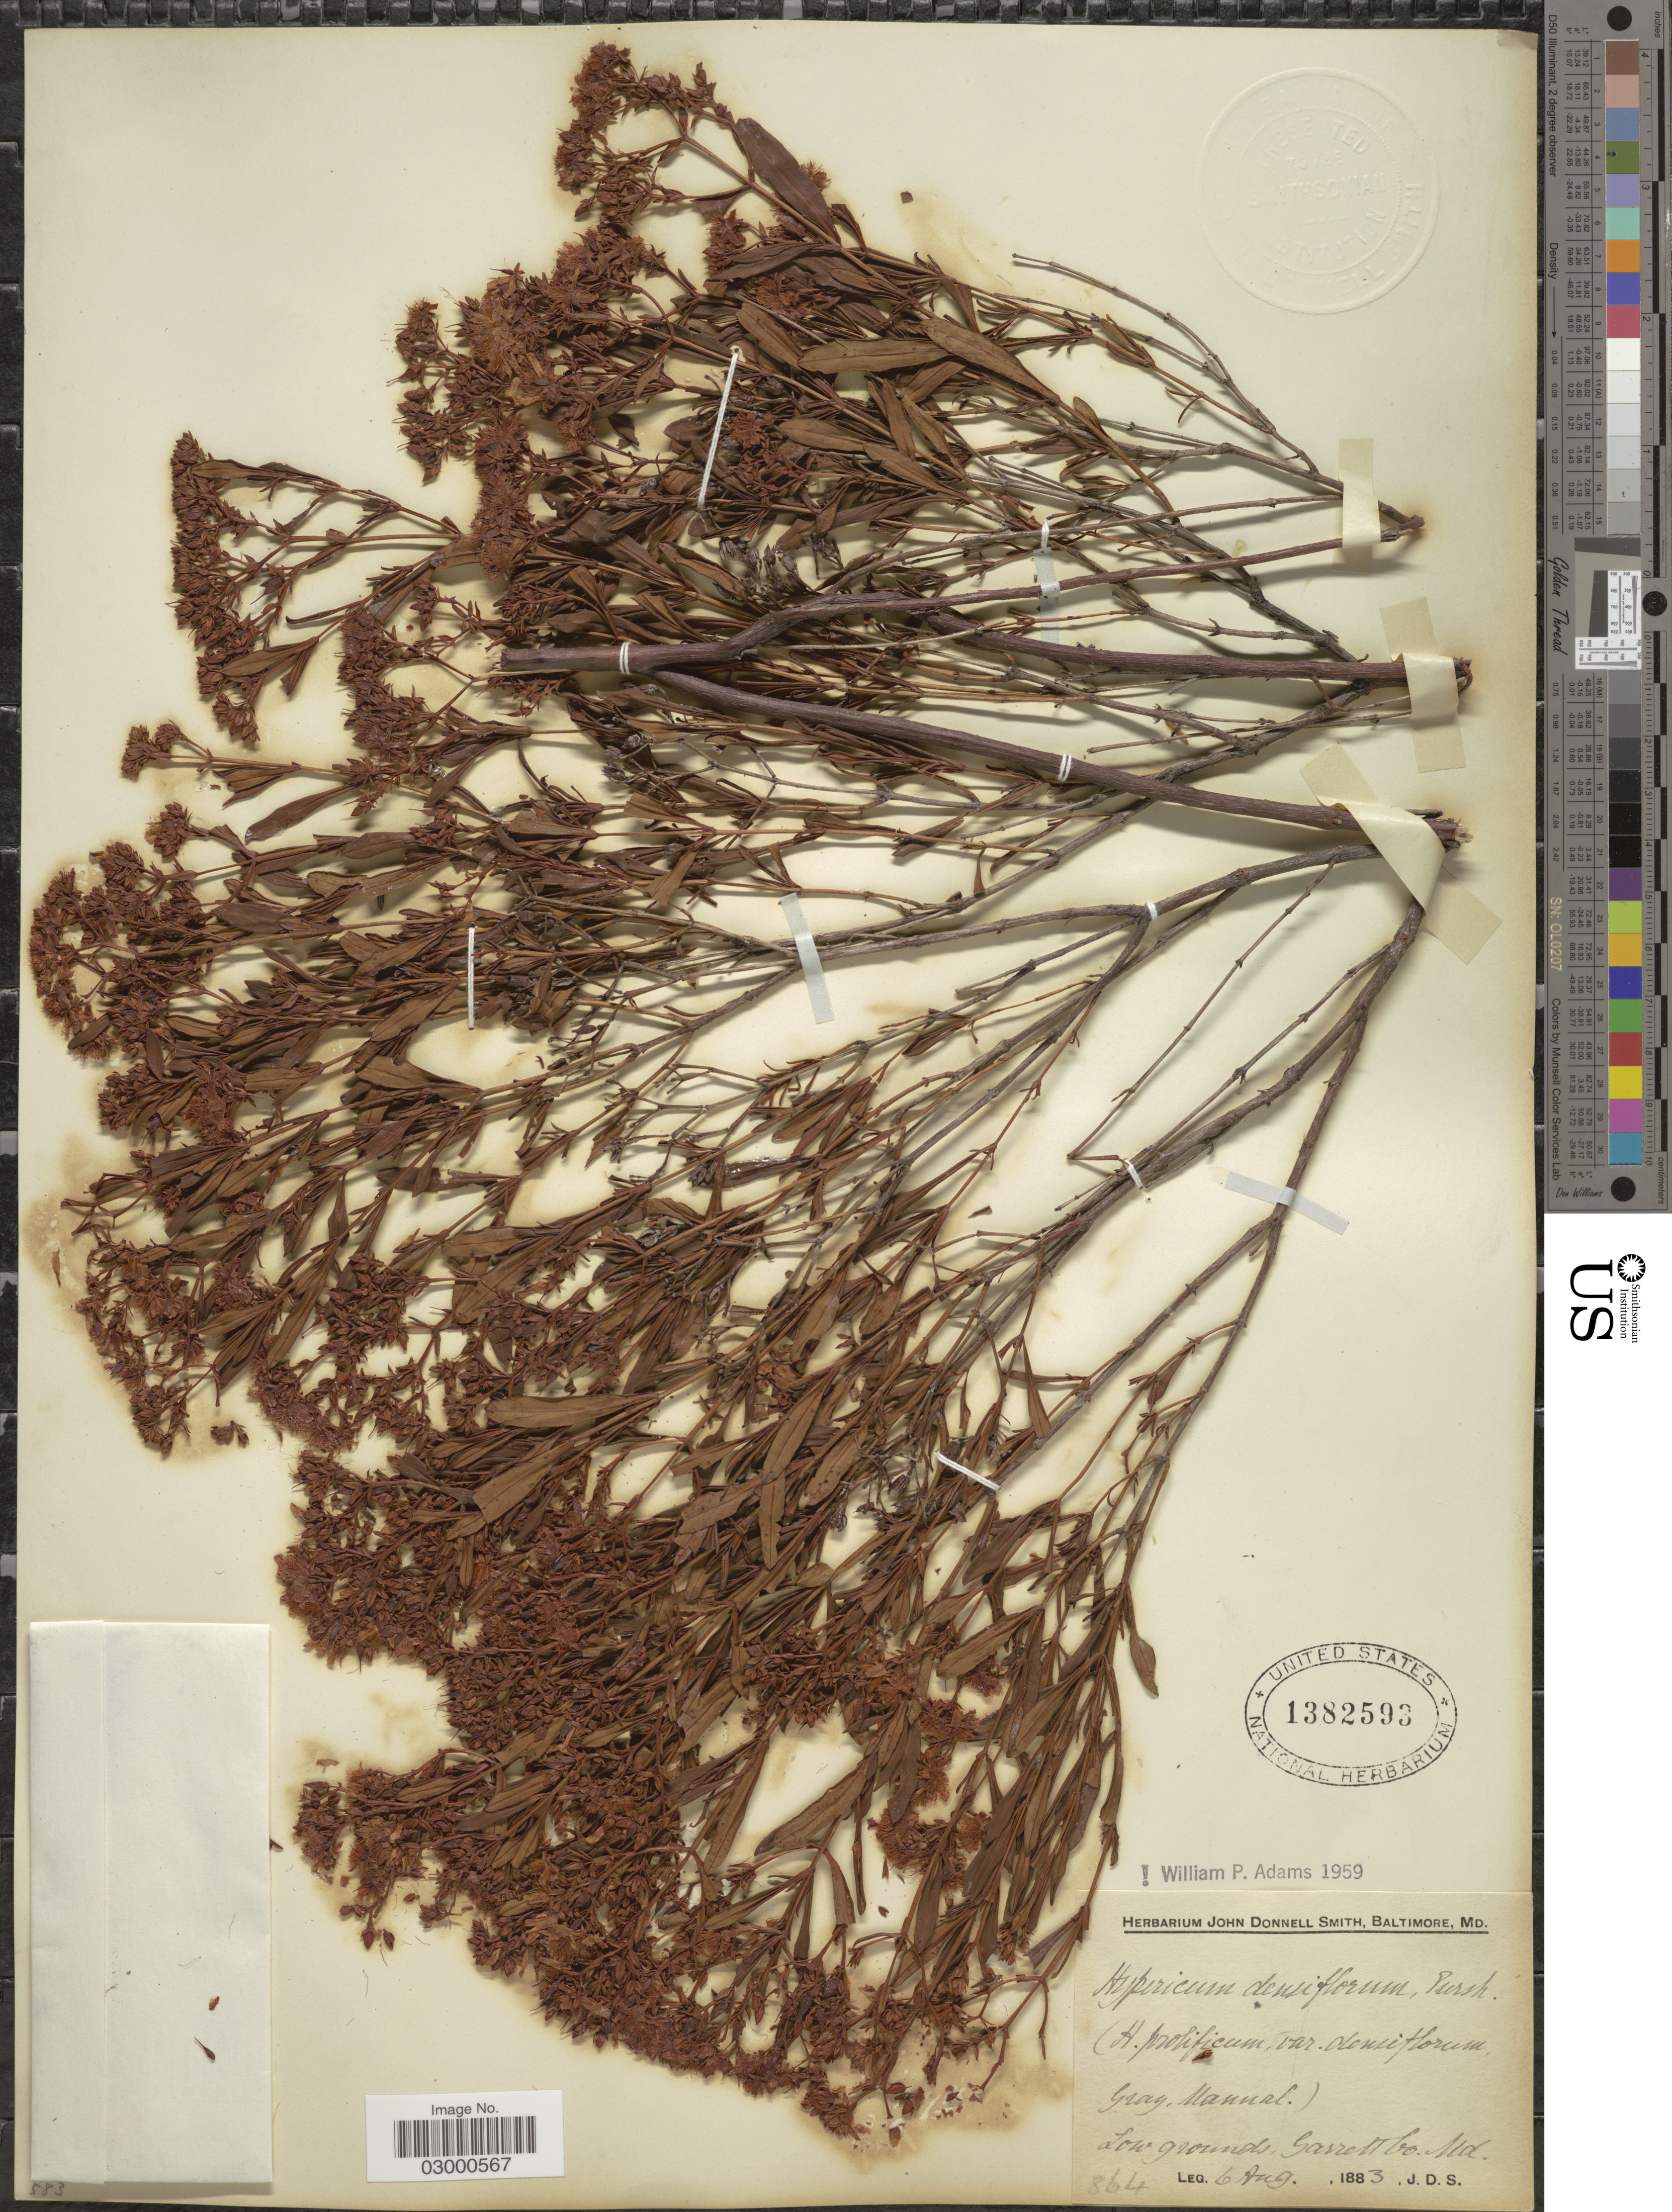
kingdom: Plantae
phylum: Tracheophyta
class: Magnoliopsida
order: Malpighiales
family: Hypericaceae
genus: Hypericum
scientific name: Hypericum densiflorum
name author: Pursh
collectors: J. Donnell Smith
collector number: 864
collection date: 1883-08-06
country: United States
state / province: Maryland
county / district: Garrett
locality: Garrett Co.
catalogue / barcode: US 1382593